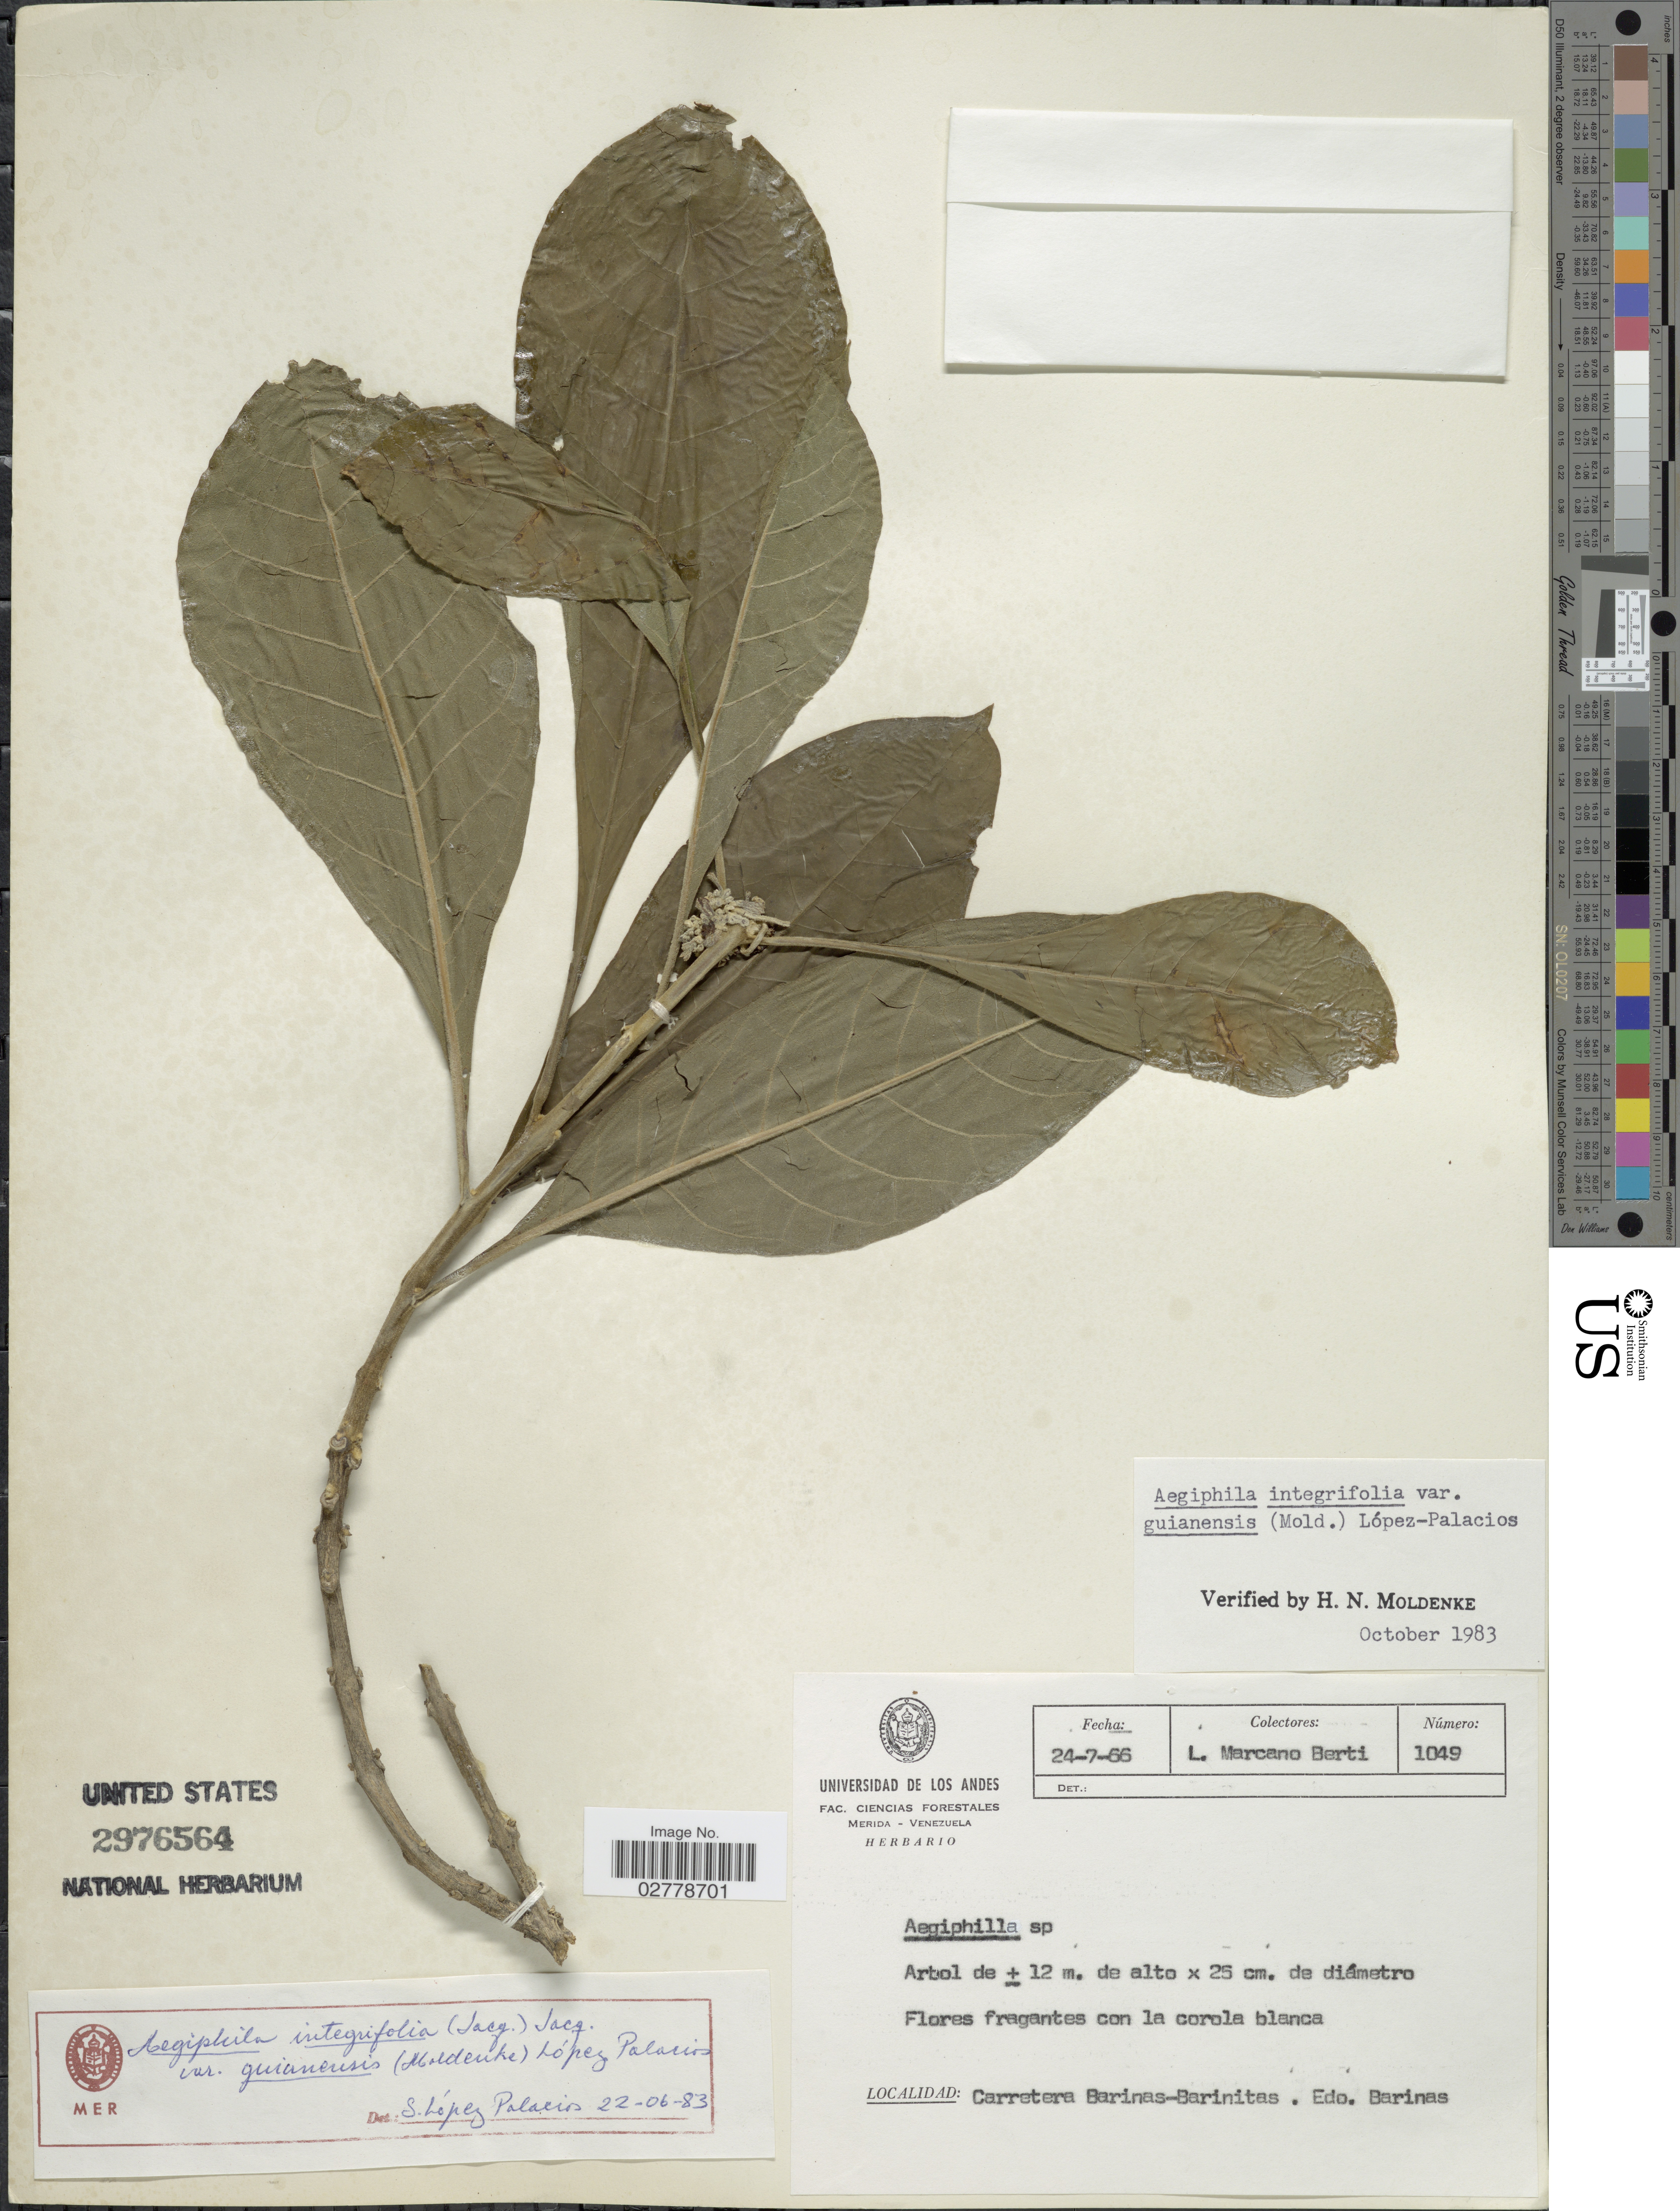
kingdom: Plantae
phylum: Tracheophyta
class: Magnoliopsida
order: Lamiales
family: Lamiaceae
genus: Aegiphila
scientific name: Aegiphila integrifolia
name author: (Jacq.) B.D. Jacks.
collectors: L. Marcano-Berti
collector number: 1049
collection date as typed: Transcribed d/m/y: 24/7/66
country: Venezuela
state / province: Barinas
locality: Carretera Barinas-Barinitas. Edo. Barinas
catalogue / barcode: US 2976564